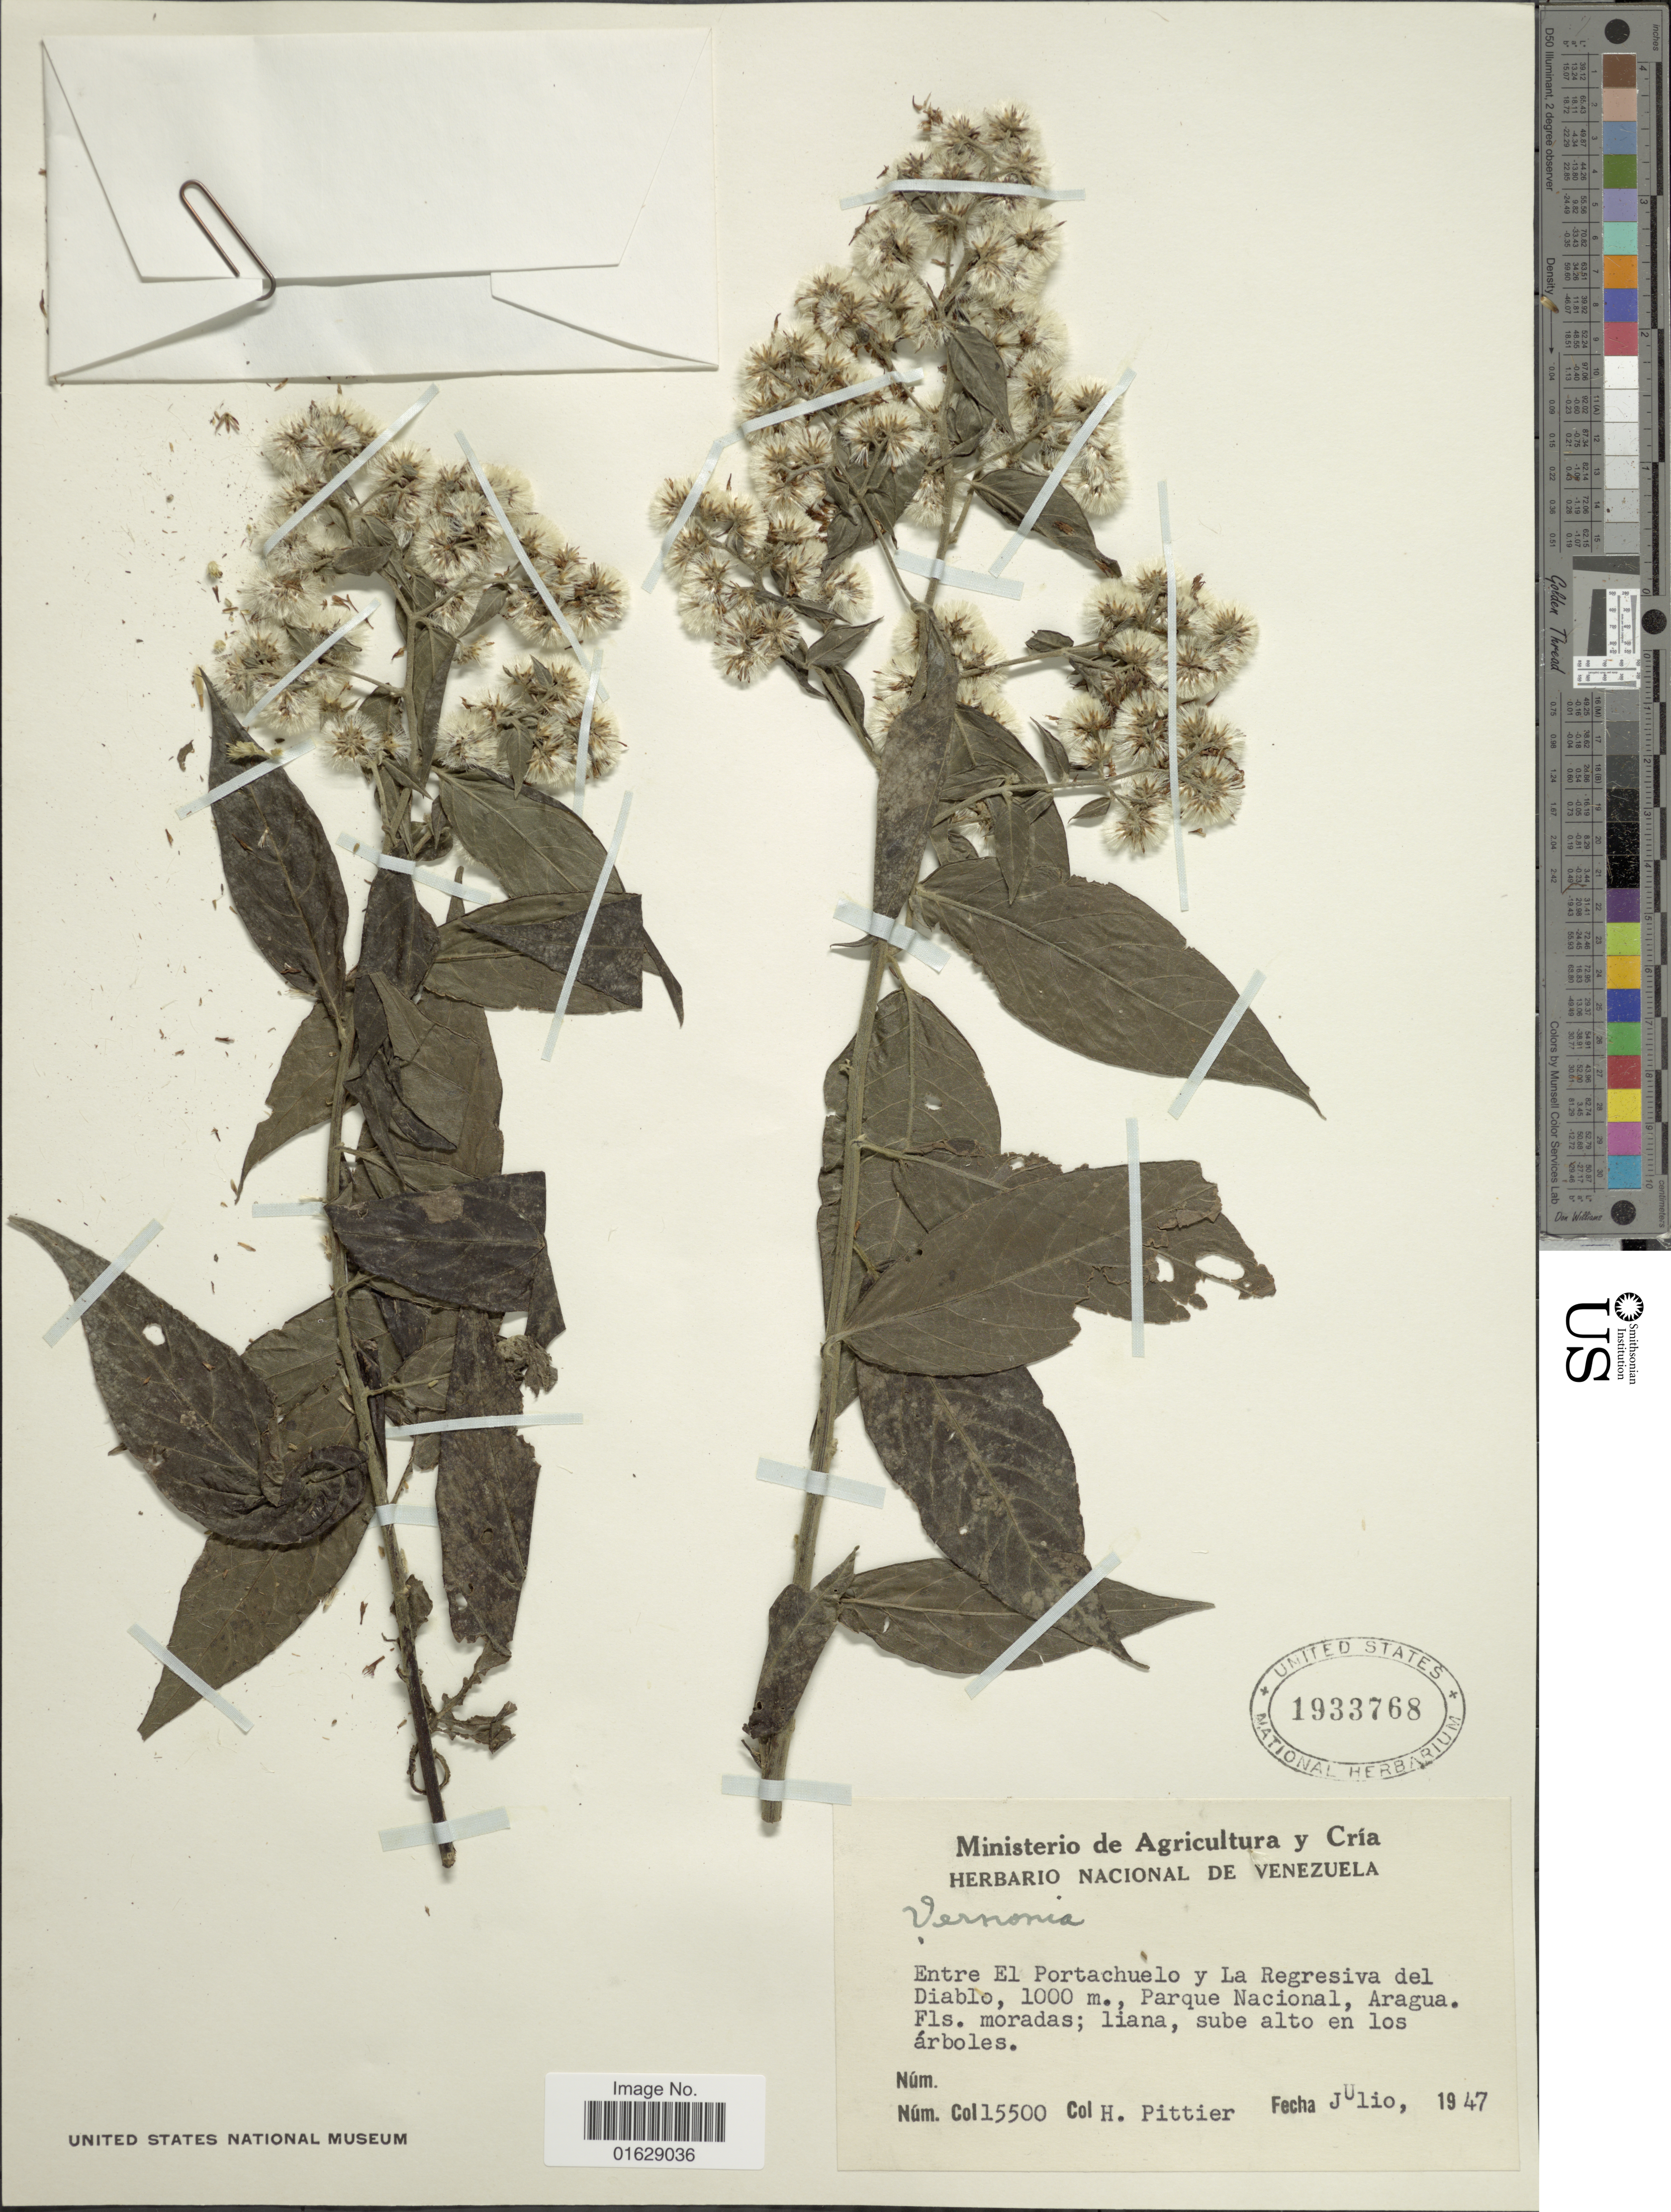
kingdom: Plantae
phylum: Tracheophyta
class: Magnoliopsida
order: Asterales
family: Asteraceae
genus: Lepidaploa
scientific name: Lepidaploa lehmannii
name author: (Hieron.) H. Rob.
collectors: H. F. Pittier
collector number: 15500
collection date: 1947-07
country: Venezuela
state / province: Aragua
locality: Emtre El Portachuelo y La regresiva del Diablo. Parque Nacional.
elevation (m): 1000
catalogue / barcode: US 1933768